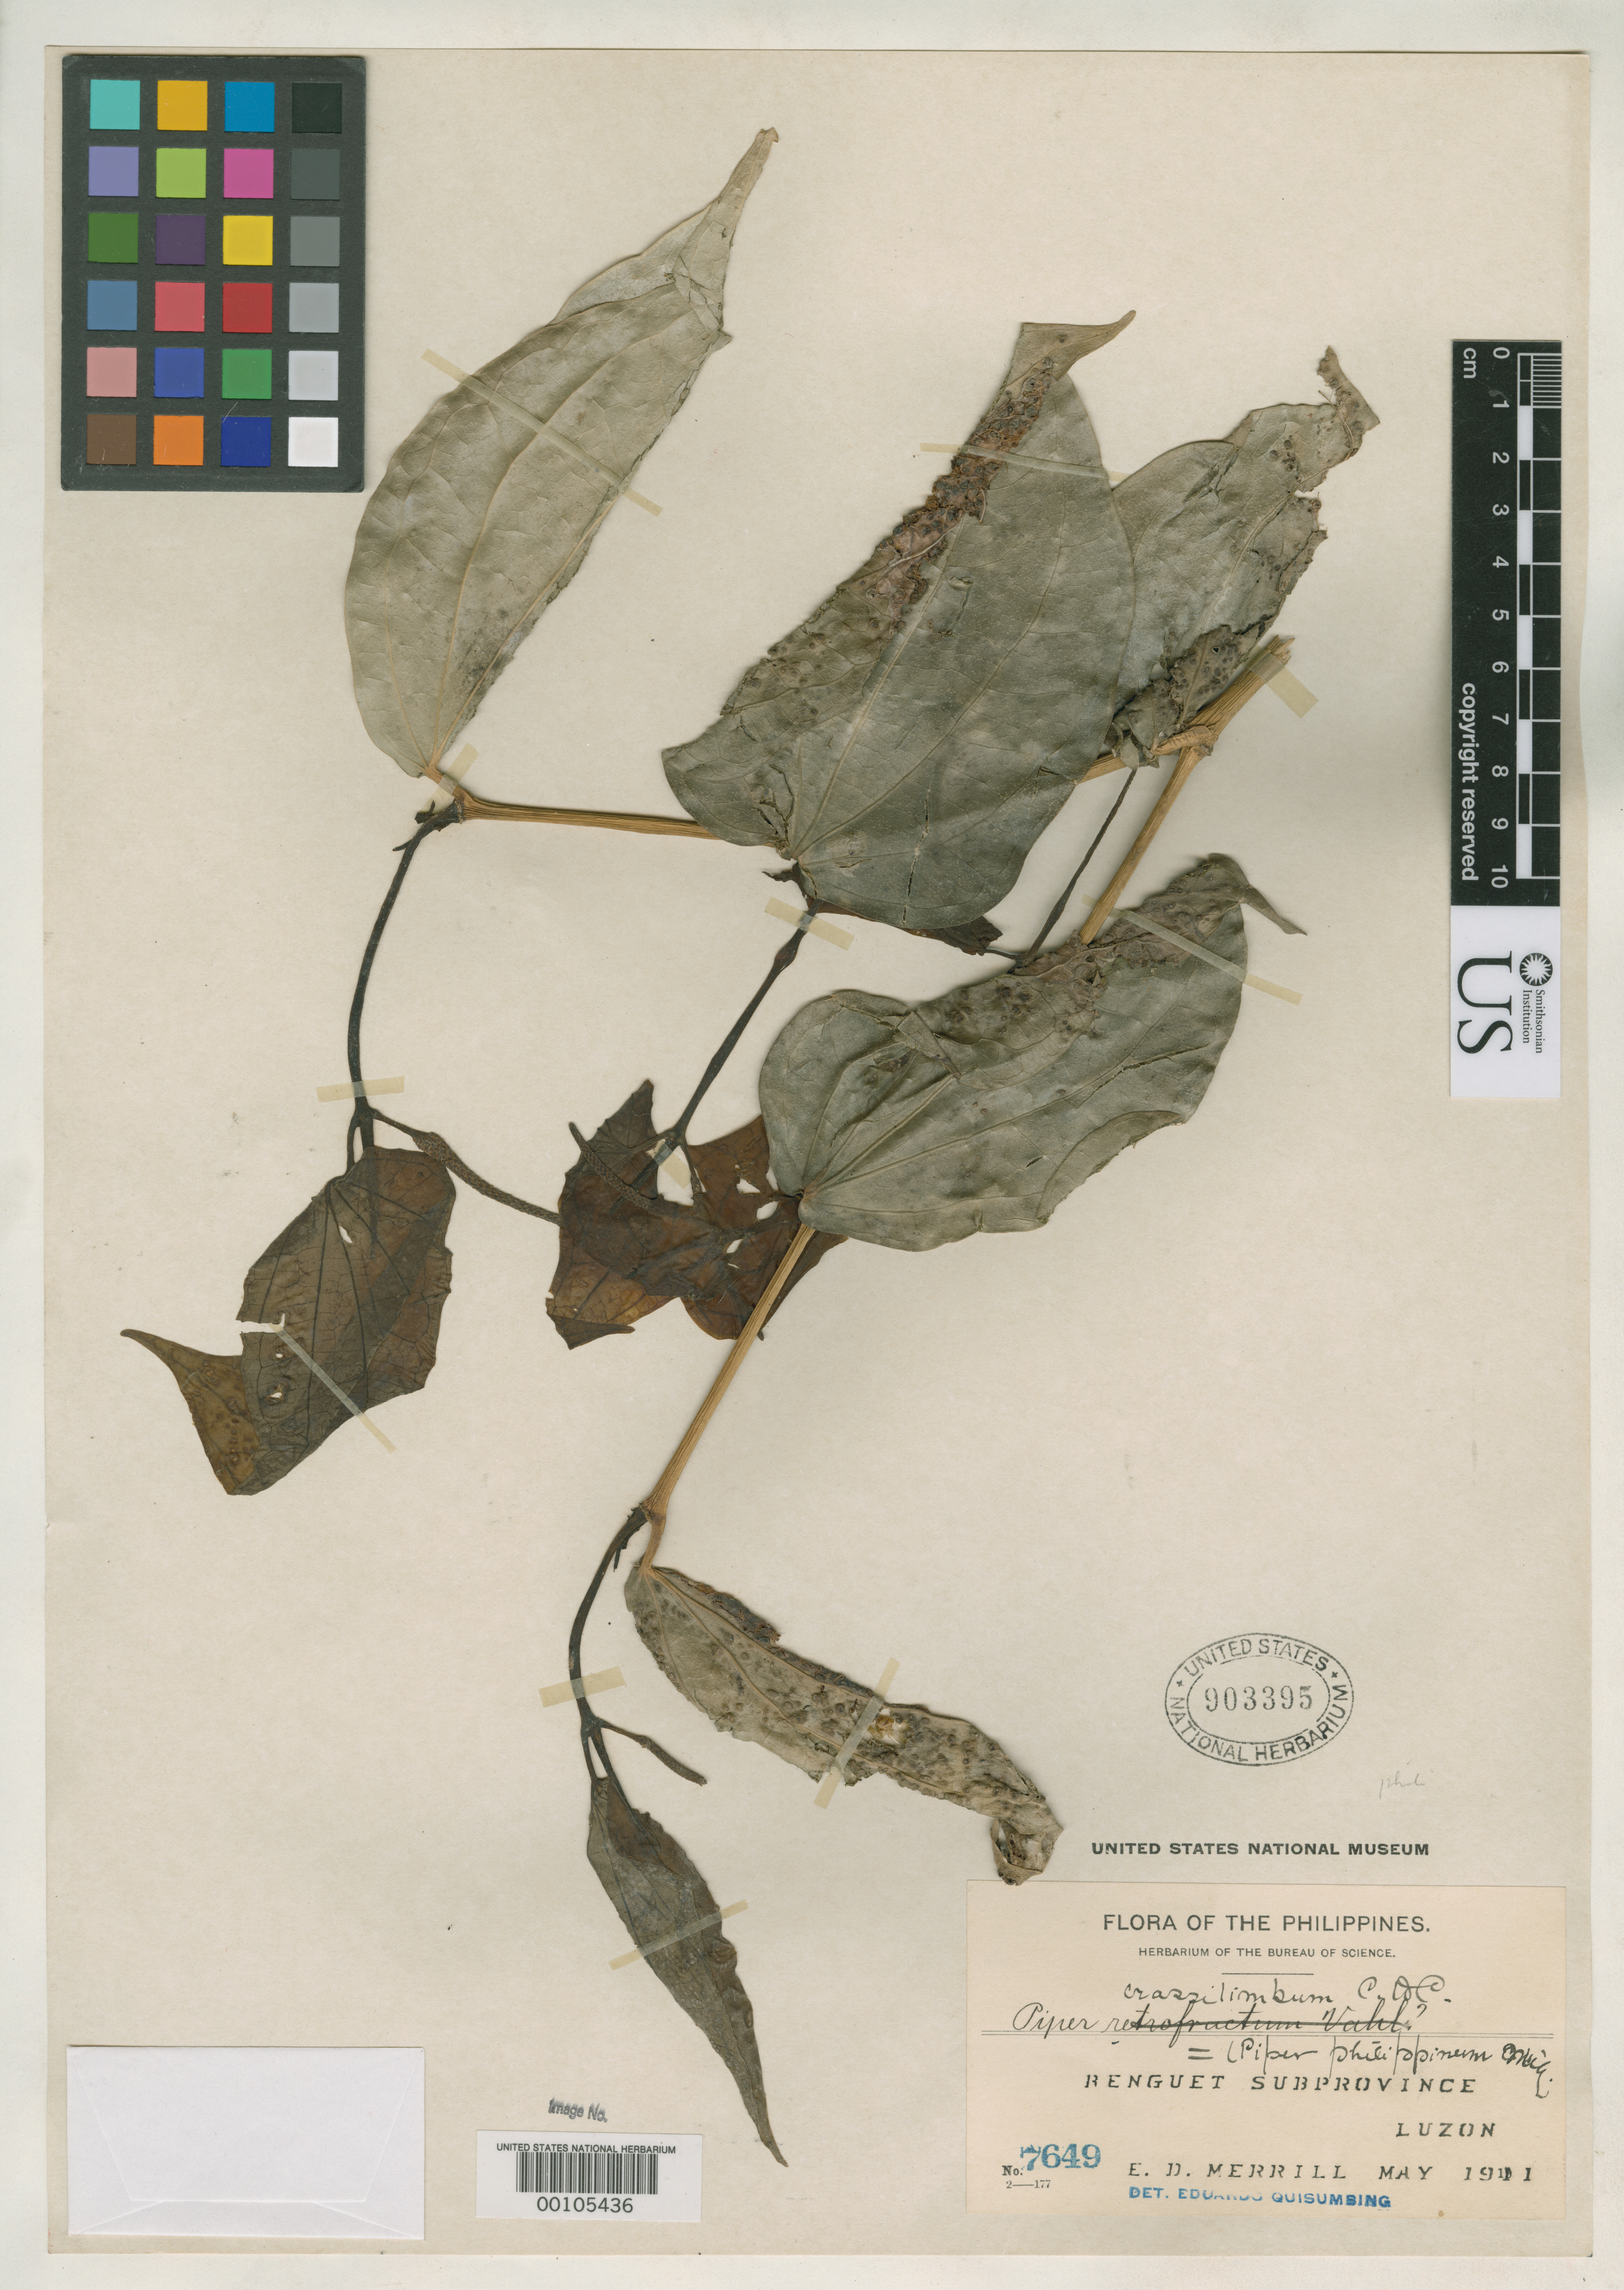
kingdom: Plantae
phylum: Tracheophyta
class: Magnoliopsida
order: Piperales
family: Piperaceae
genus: Piper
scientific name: Piper crassilimbum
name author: C. DC.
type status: Isosyntype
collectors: E. D. Merrill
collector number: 7649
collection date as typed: May 1911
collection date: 1911-05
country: Philippines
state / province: Cordillera (Administrative Region)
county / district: Benguet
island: Luzon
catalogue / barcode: US 903395